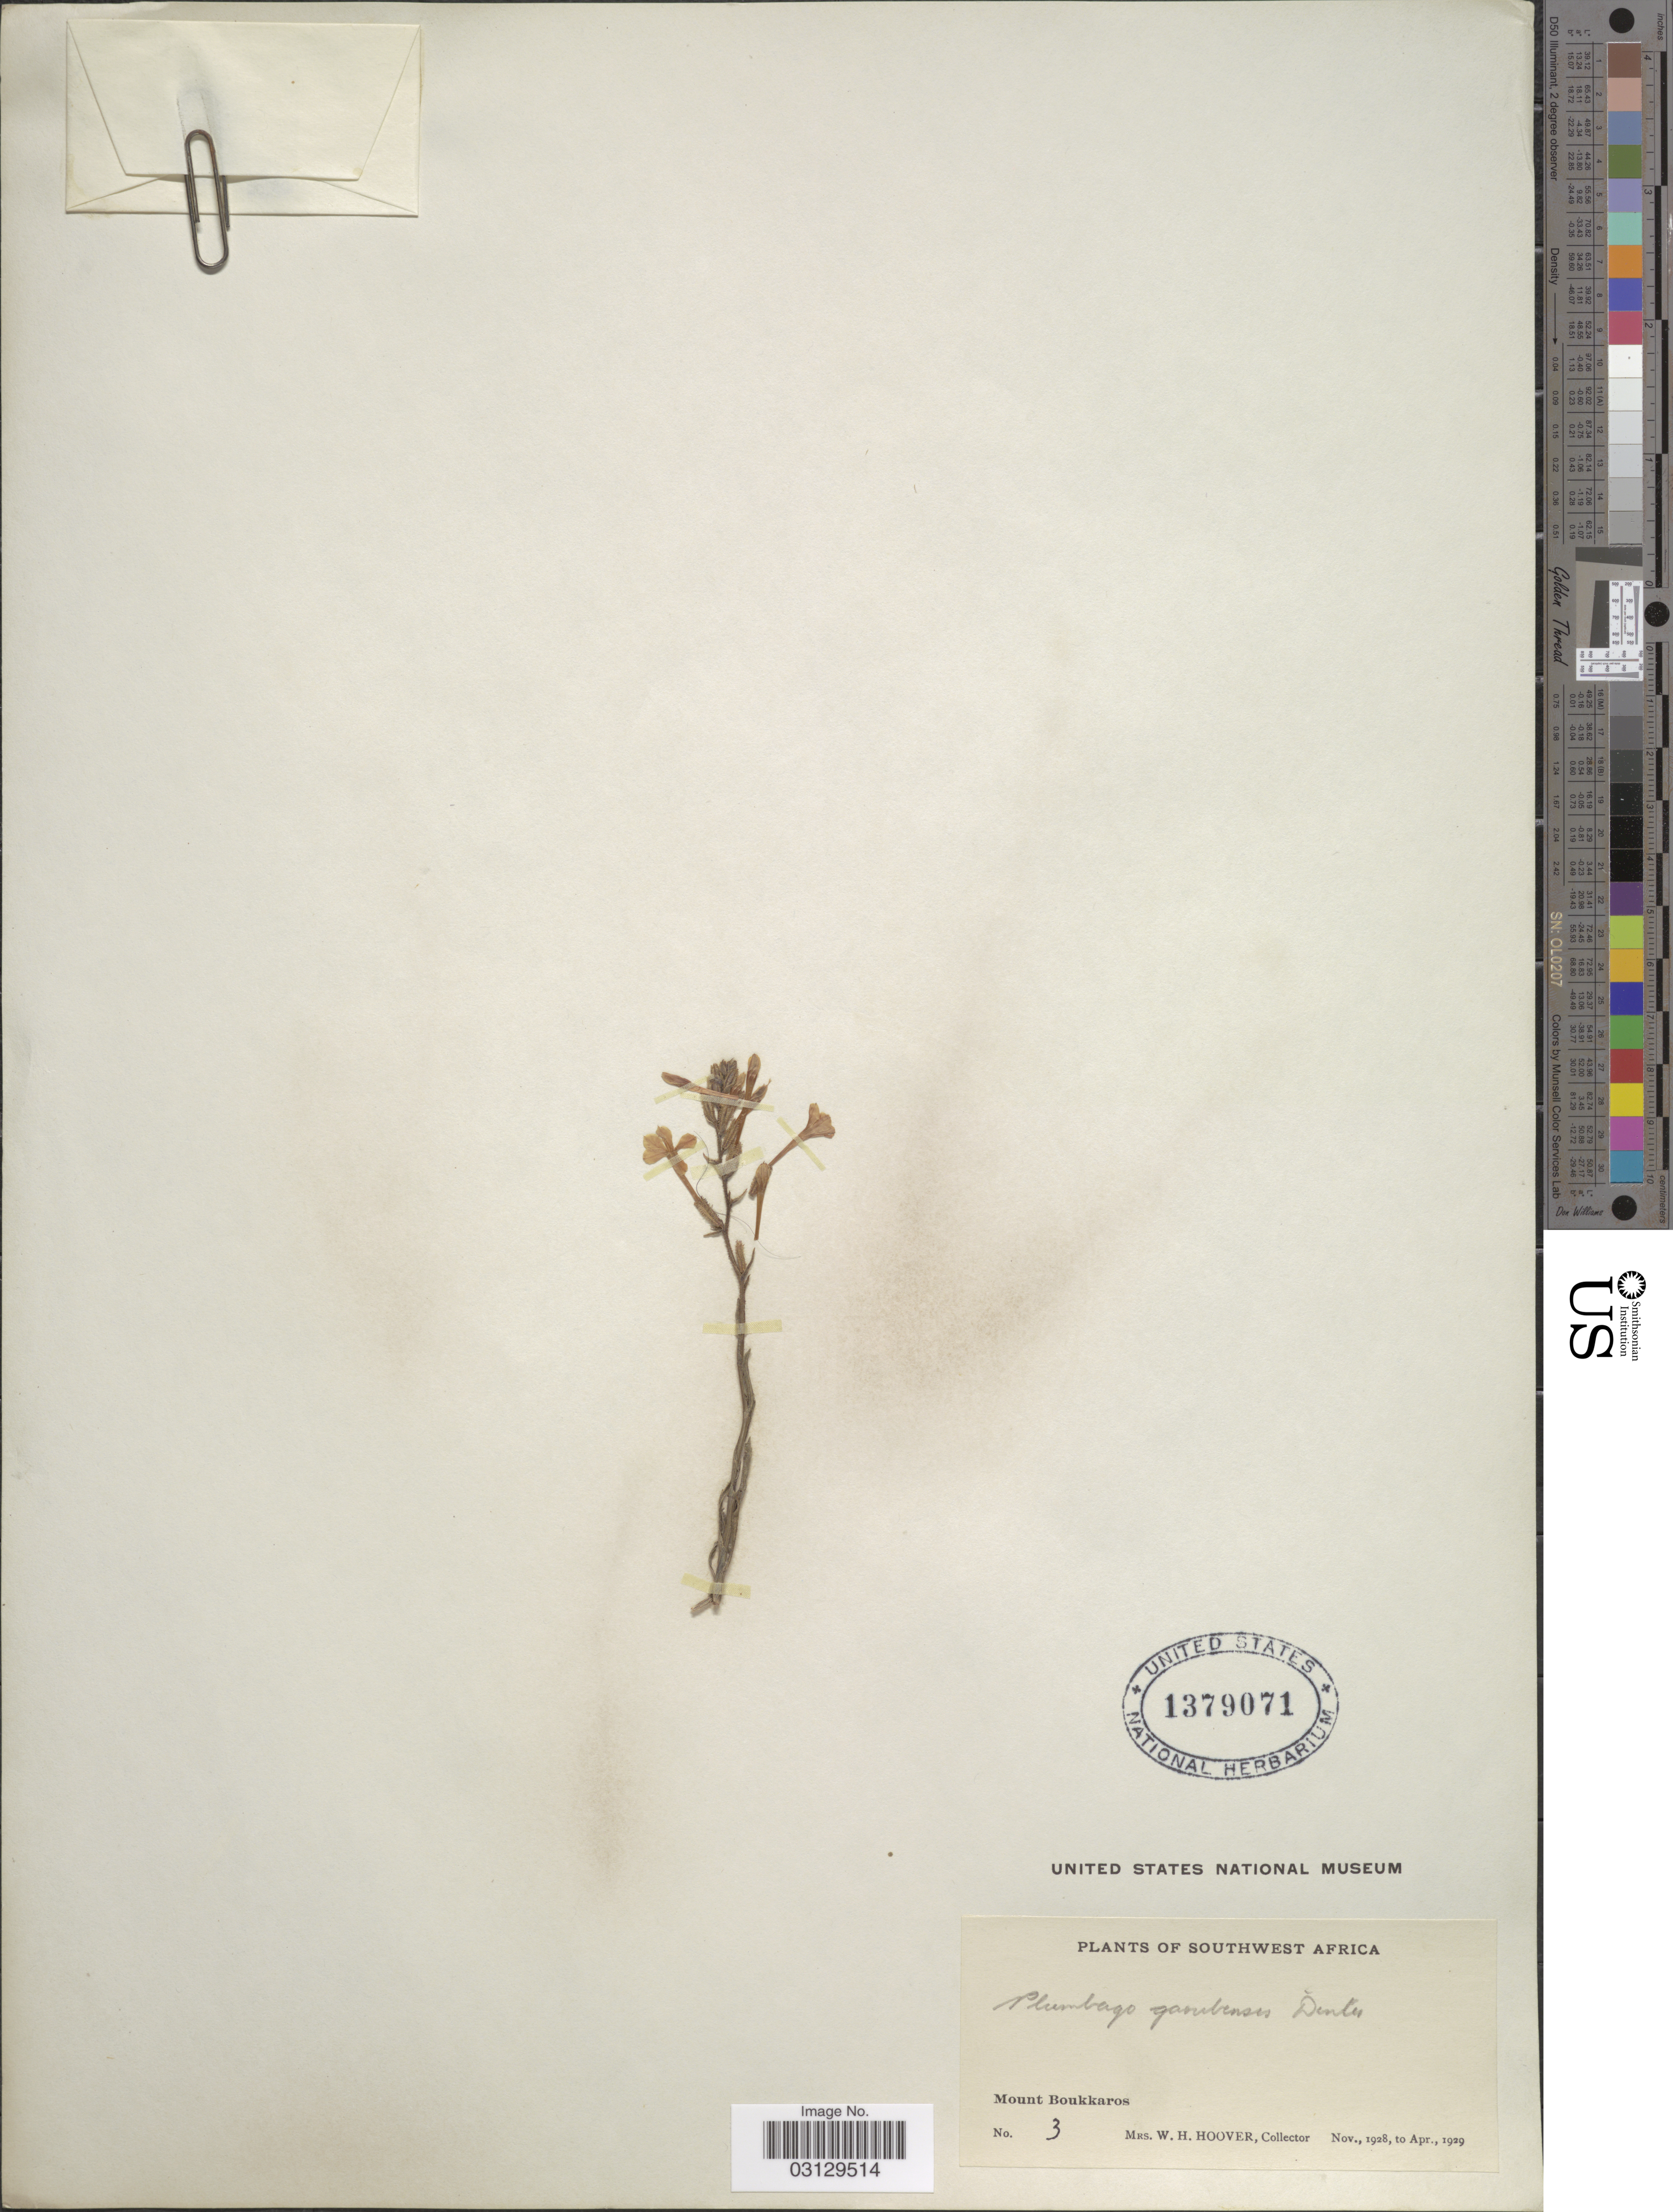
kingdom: Plantae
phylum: Tracheophyta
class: Magnoliopsida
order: Caryophyllales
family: Plumbaginaceae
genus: Plumbago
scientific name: Plumbago garubensis Dinter ined.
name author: Dinter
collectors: W. H. Hoover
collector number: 3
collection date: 1928-11/1929-04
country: Namibia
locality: Southwest Africa. Mount Boukkaros.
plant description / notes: Named for Garub, Namibia near Brukkaros Mountain.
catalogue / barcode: US 1379071